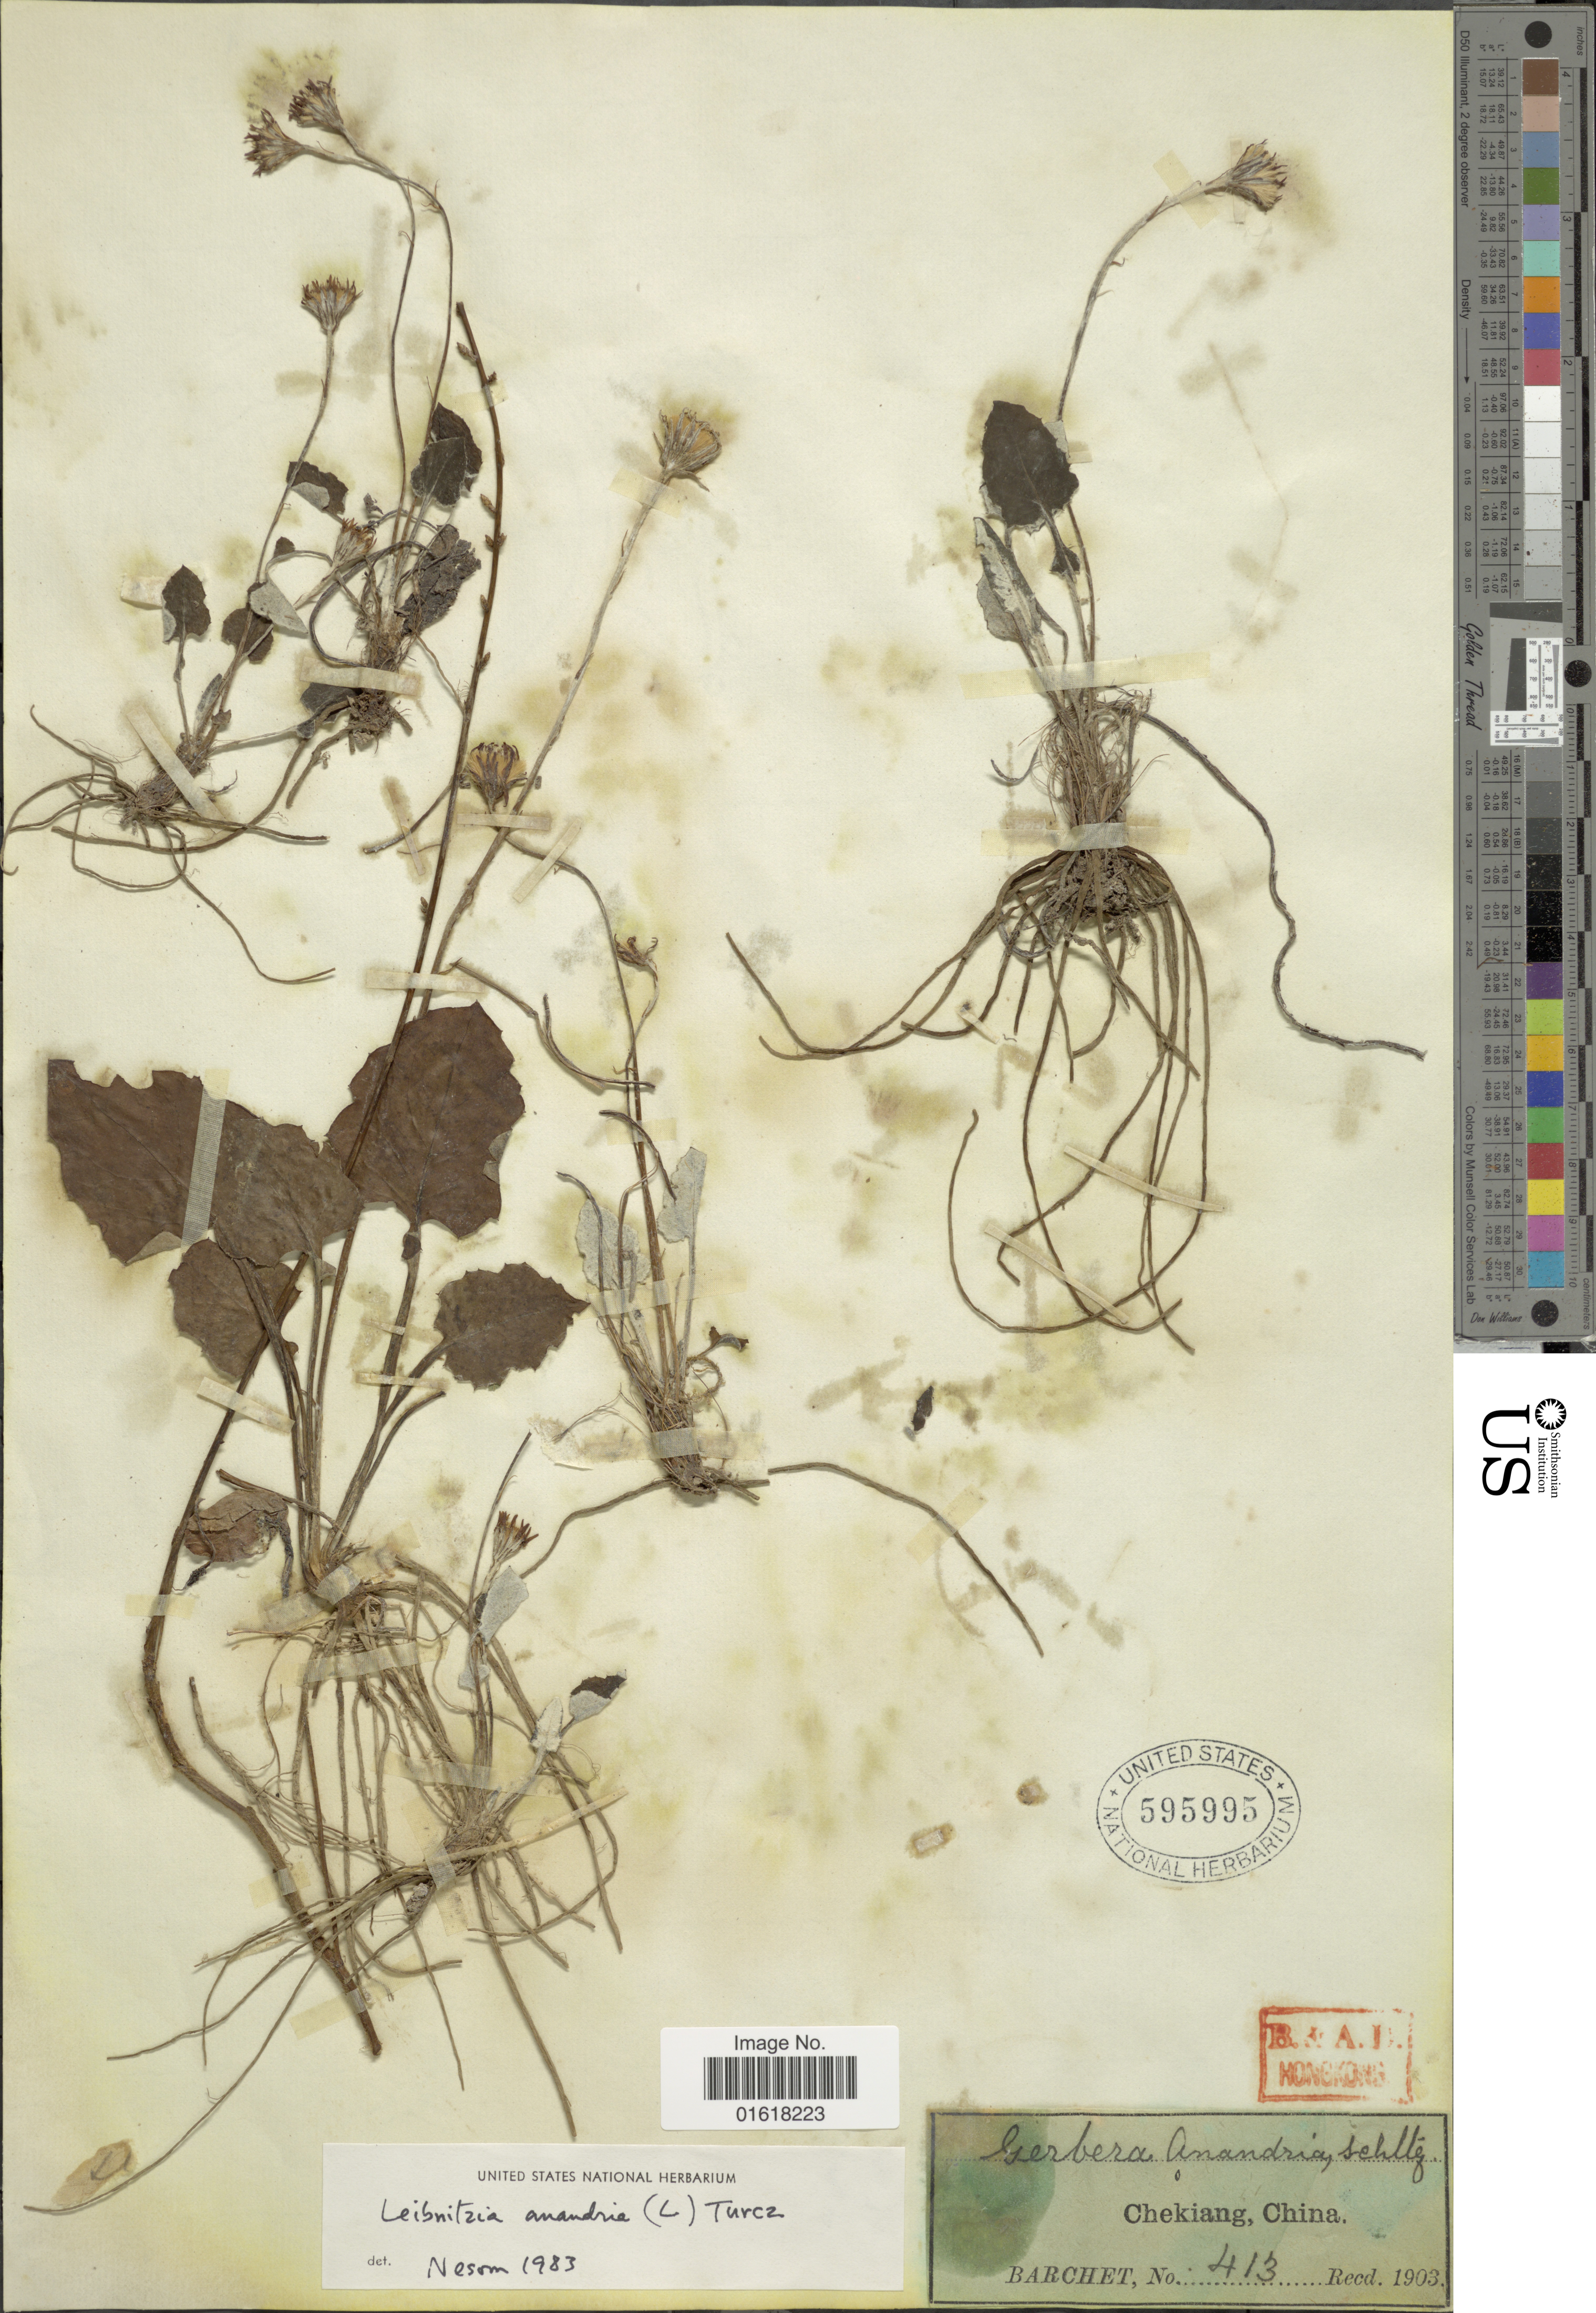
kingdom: Plantae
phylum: Tracheophyta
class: Magnoliopsida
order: Asterales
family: Asteraceae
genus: Leibnitzia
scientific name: Leibnitzia anandria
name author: (L.) Nakai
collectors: Barchet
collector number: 413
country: China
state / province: Zhejiang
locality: Chekiang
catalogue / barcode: US 595995